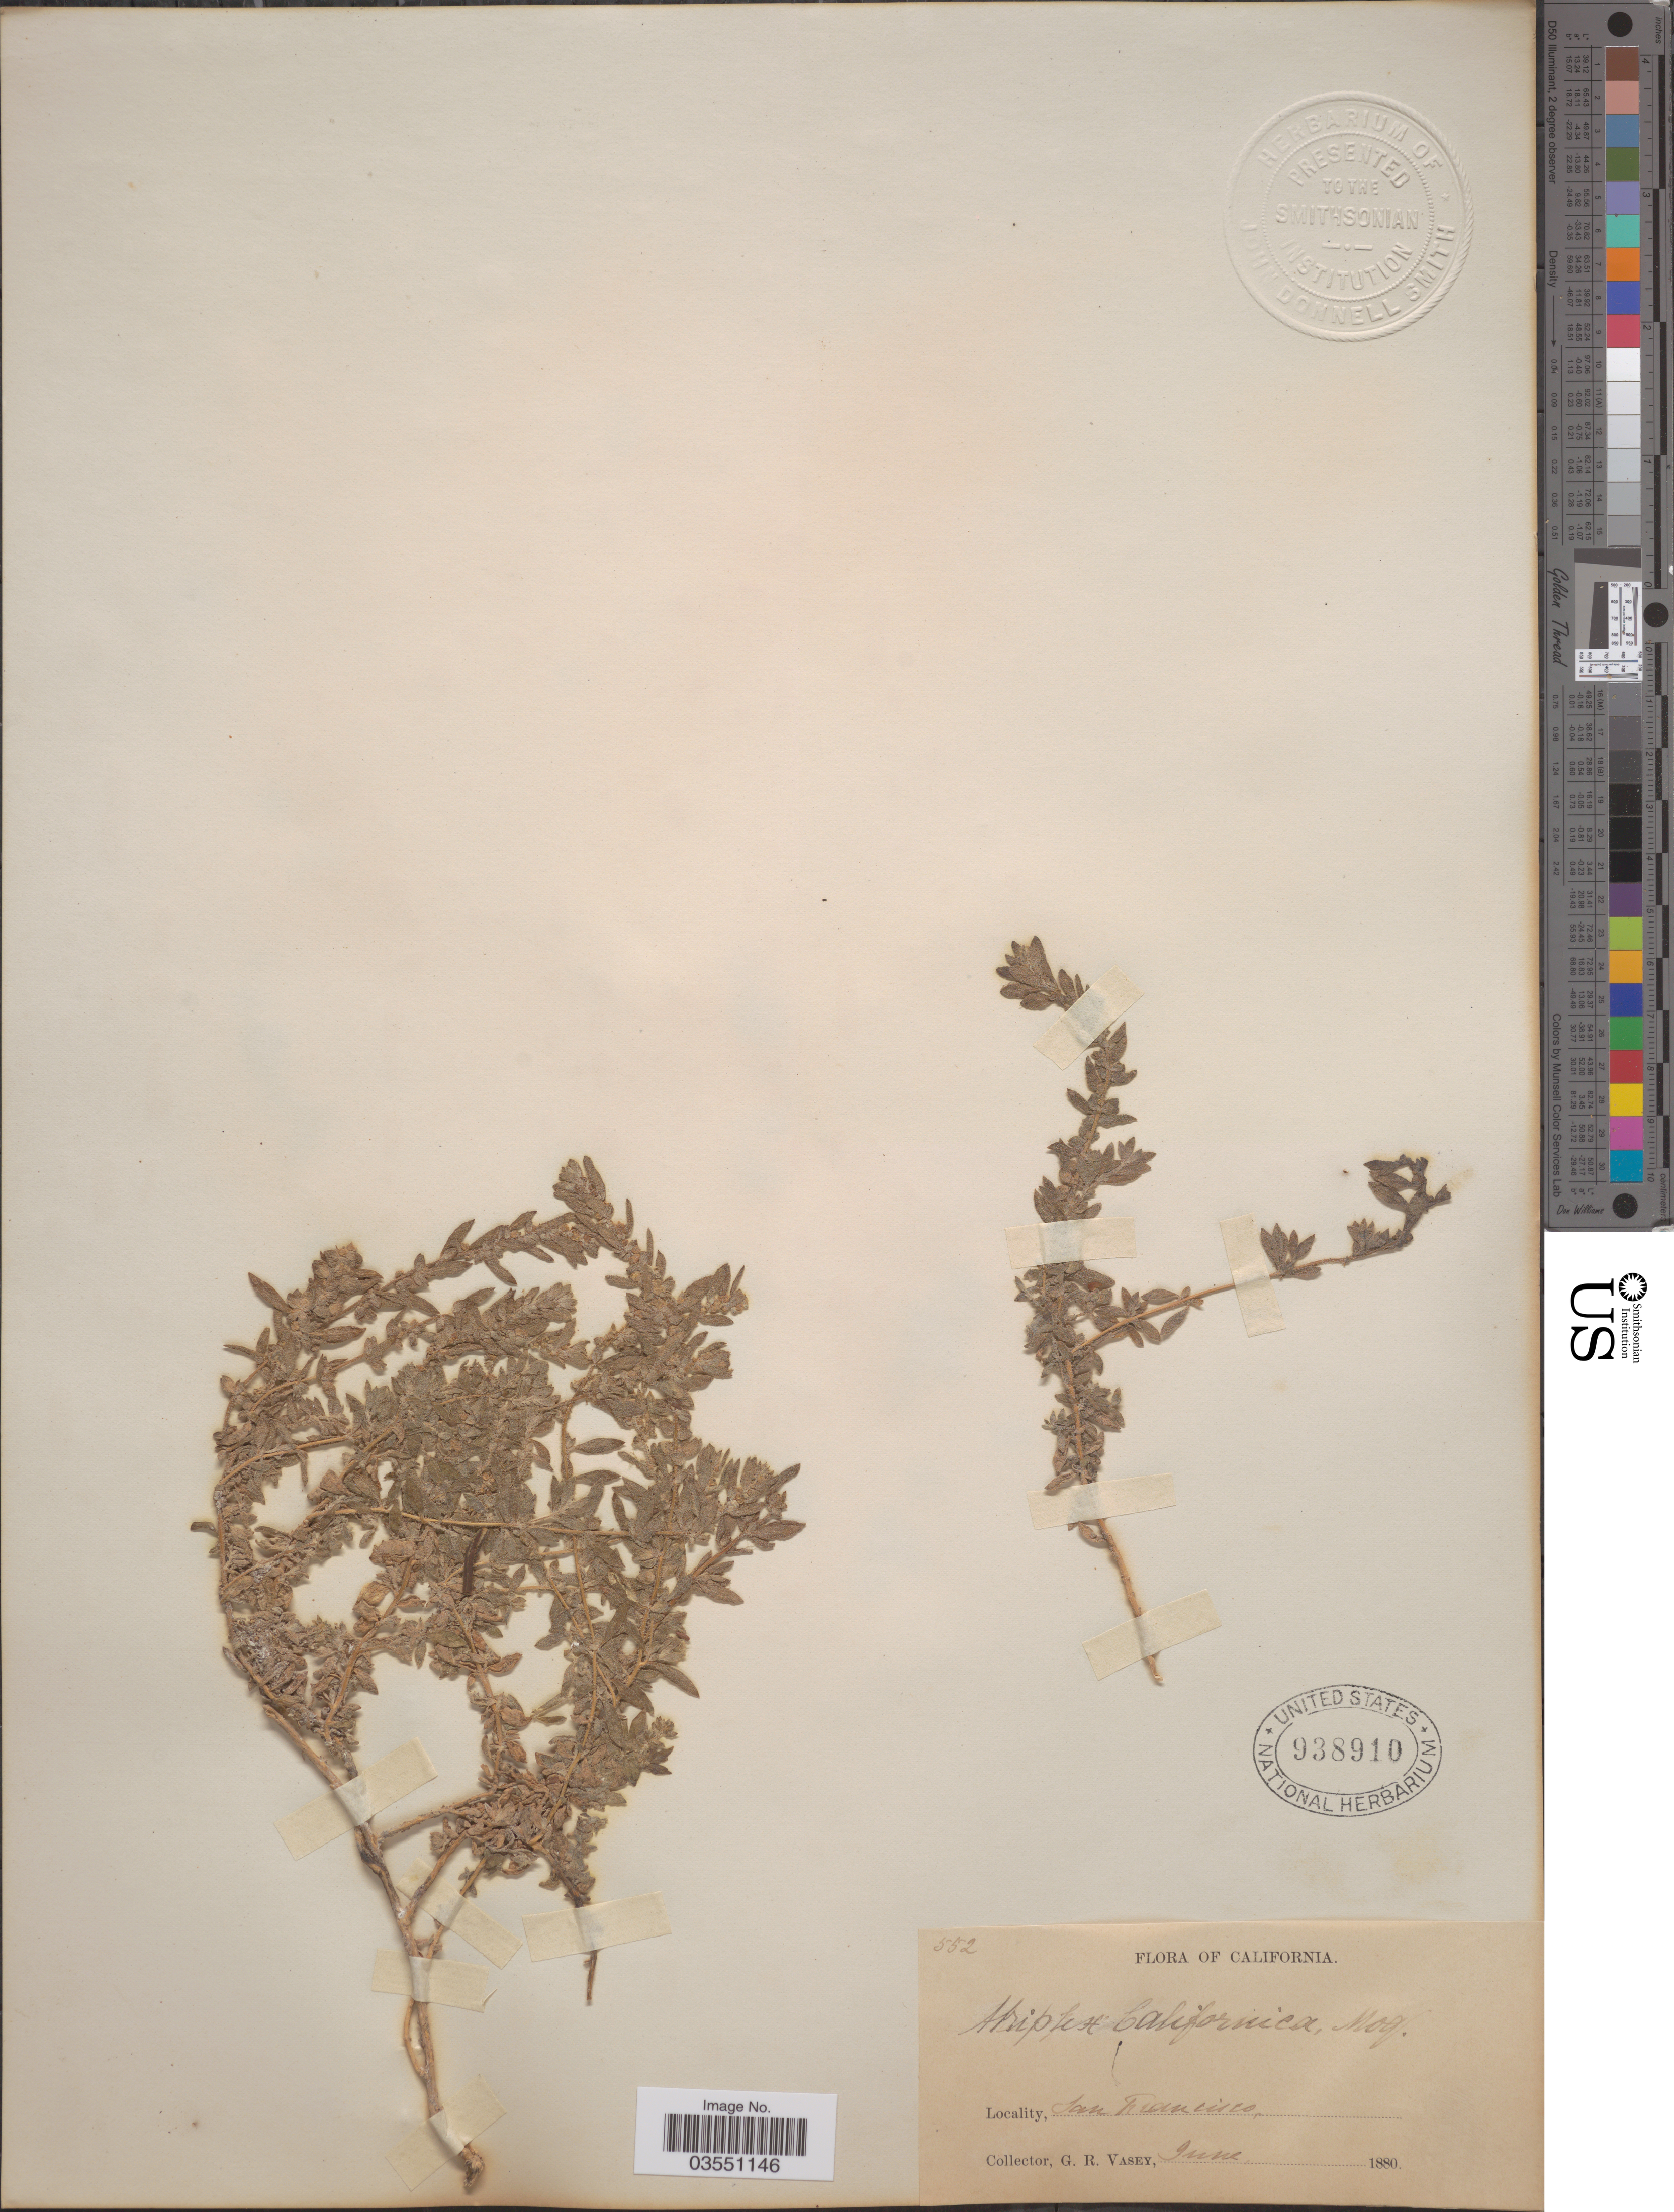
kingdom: Plantae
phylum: Tracheophyta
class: Magnoliopsida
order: Caryophyllales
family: Amaranthaceae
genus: Extriplex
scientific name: Extriplex californica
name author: (Moq.) E.H. Zacharias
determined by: Strong, Mark T., (BOT), Smithsonian Institution - National Museum of Natural History (UNITED STATES)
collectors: G. R. Vasey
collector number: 552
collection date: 1880-06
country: United States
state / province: California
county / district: San Francisco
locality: San Francisco.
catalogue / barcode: US 938910